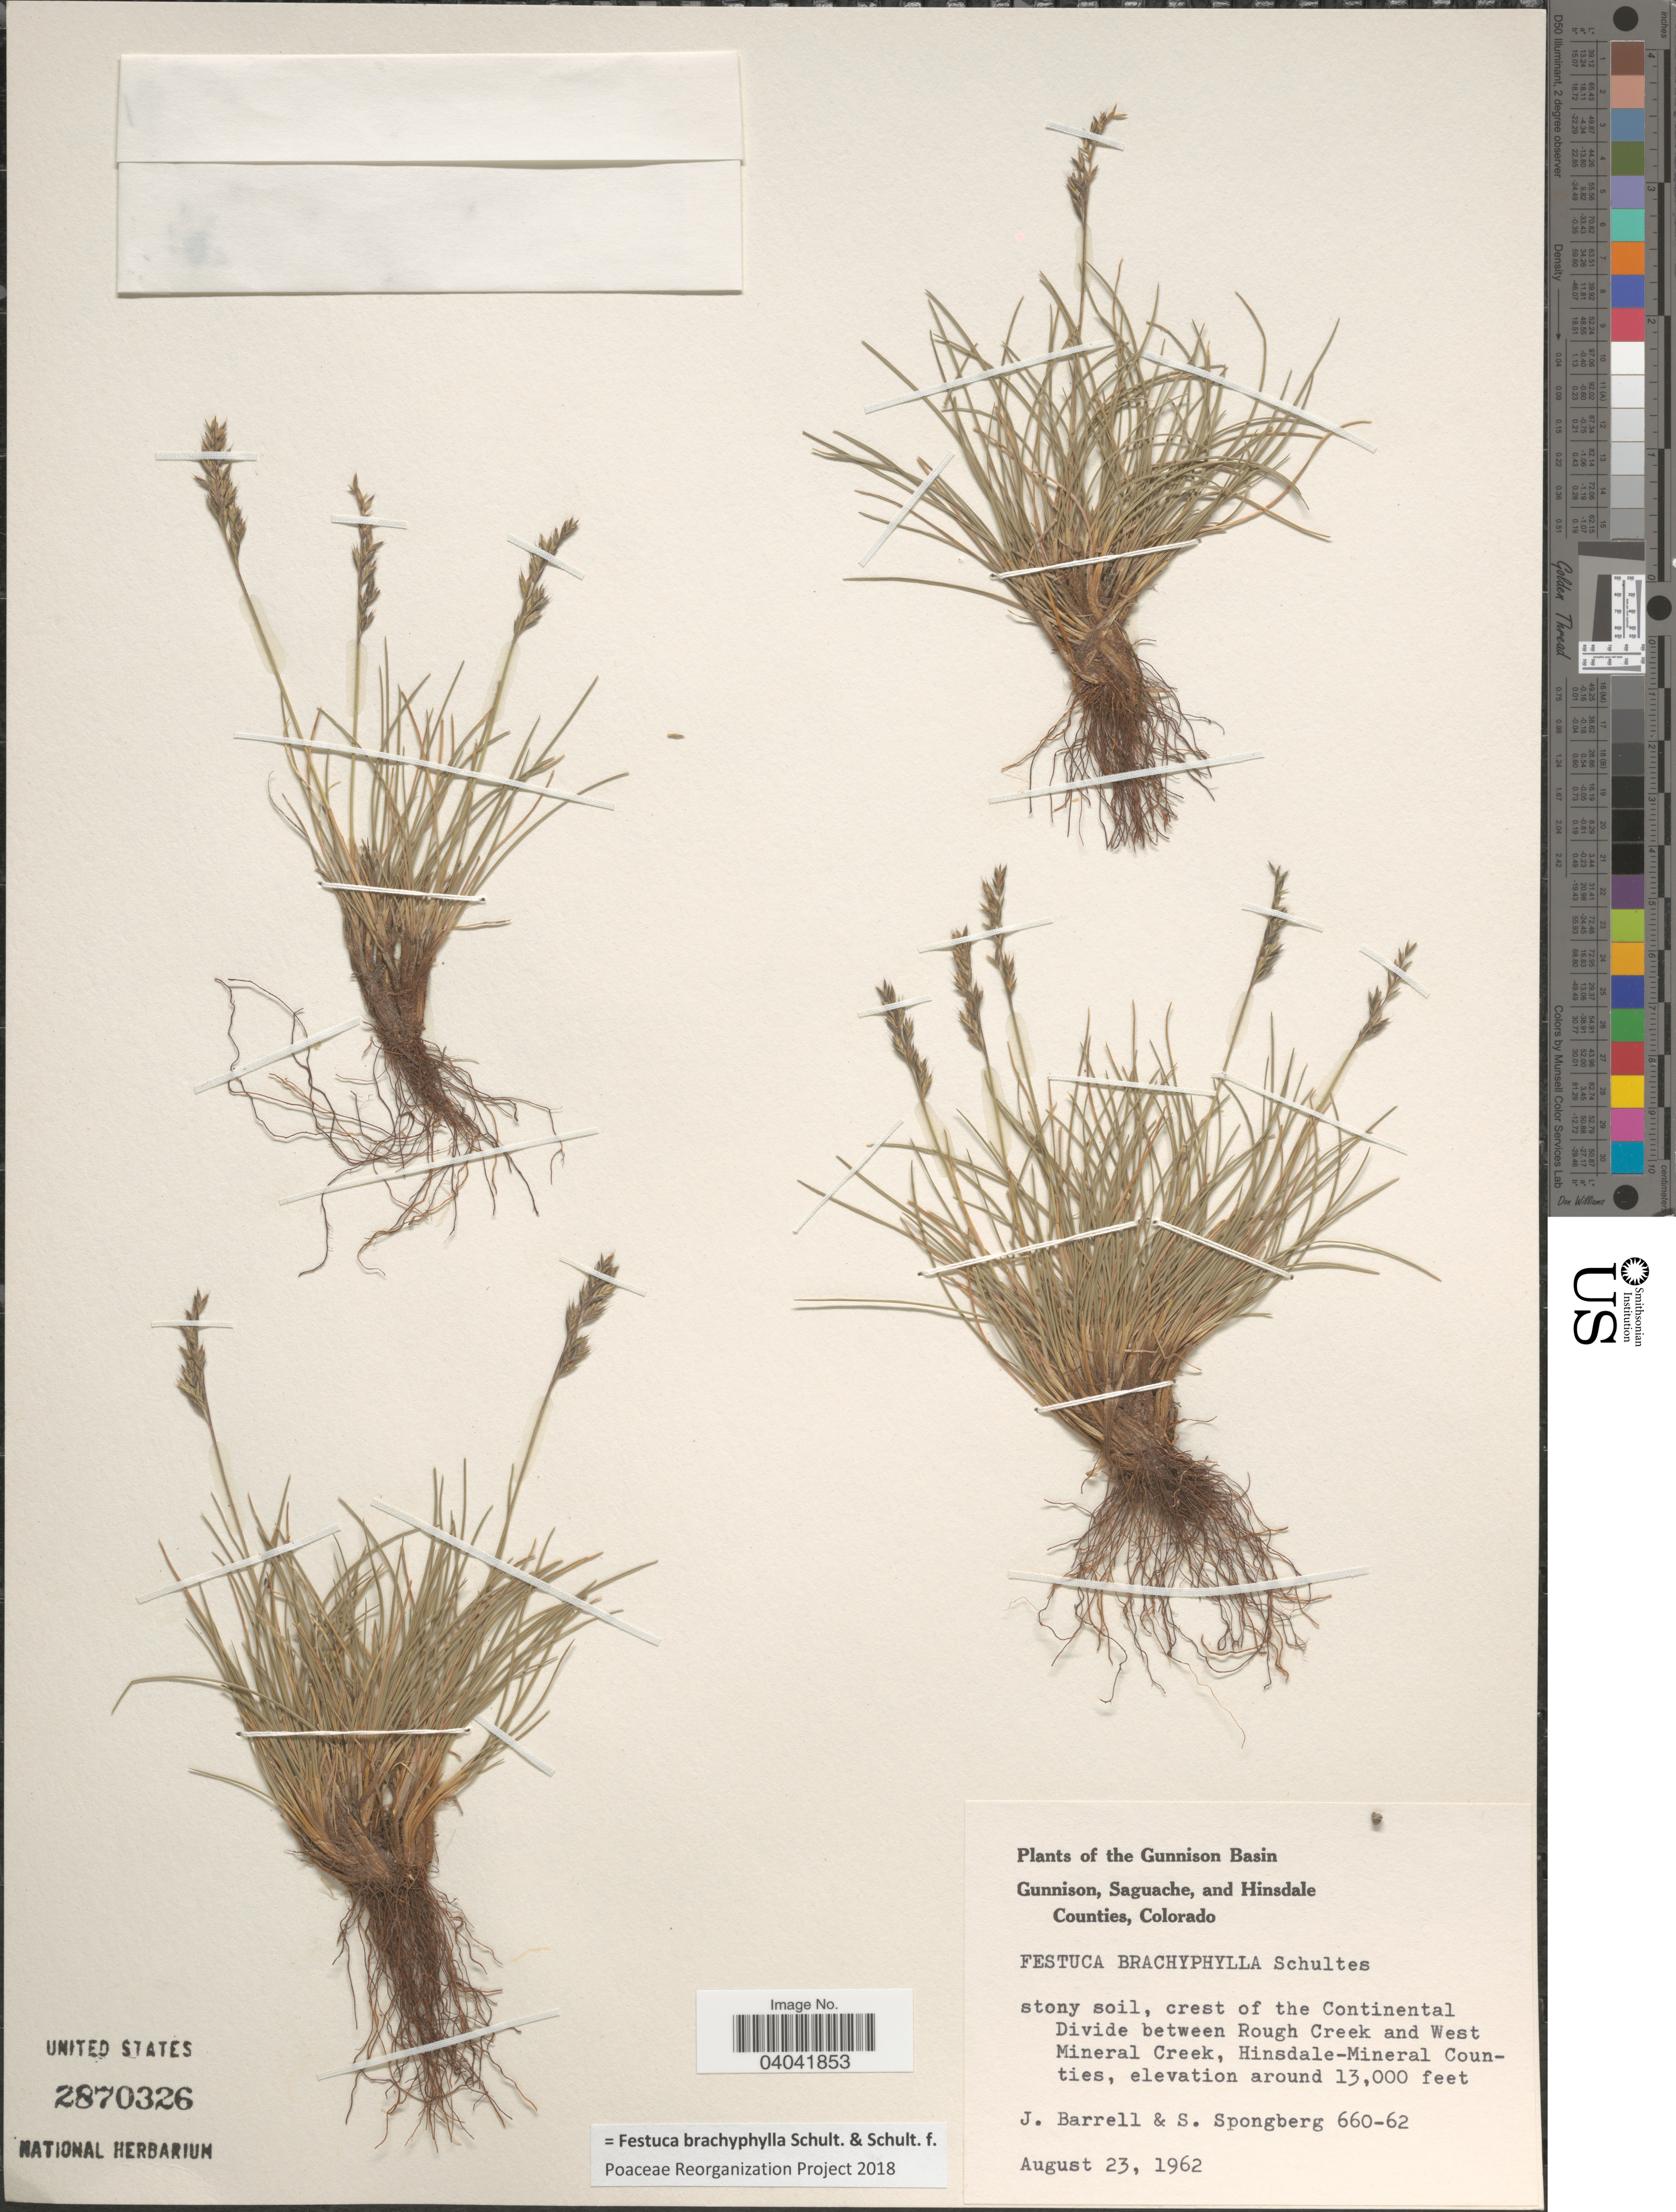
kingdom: Plantae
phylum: Tracheophyta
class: Liliopsida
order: Poales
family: Poaceae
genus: Festuca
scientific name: Festuca brachyphylla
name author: Schult. & Schult. f.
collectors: J. Barrell & S. A.Spongberg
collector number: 660-62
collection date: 1962-08-23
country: United States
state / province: Colorado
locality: The Gunnison Basin. Crest of the Continental Divide between Rough Creek and West Mineral Creek, Hinsdale-Mineral Counties.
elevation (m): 3962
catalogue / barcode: US 2870326